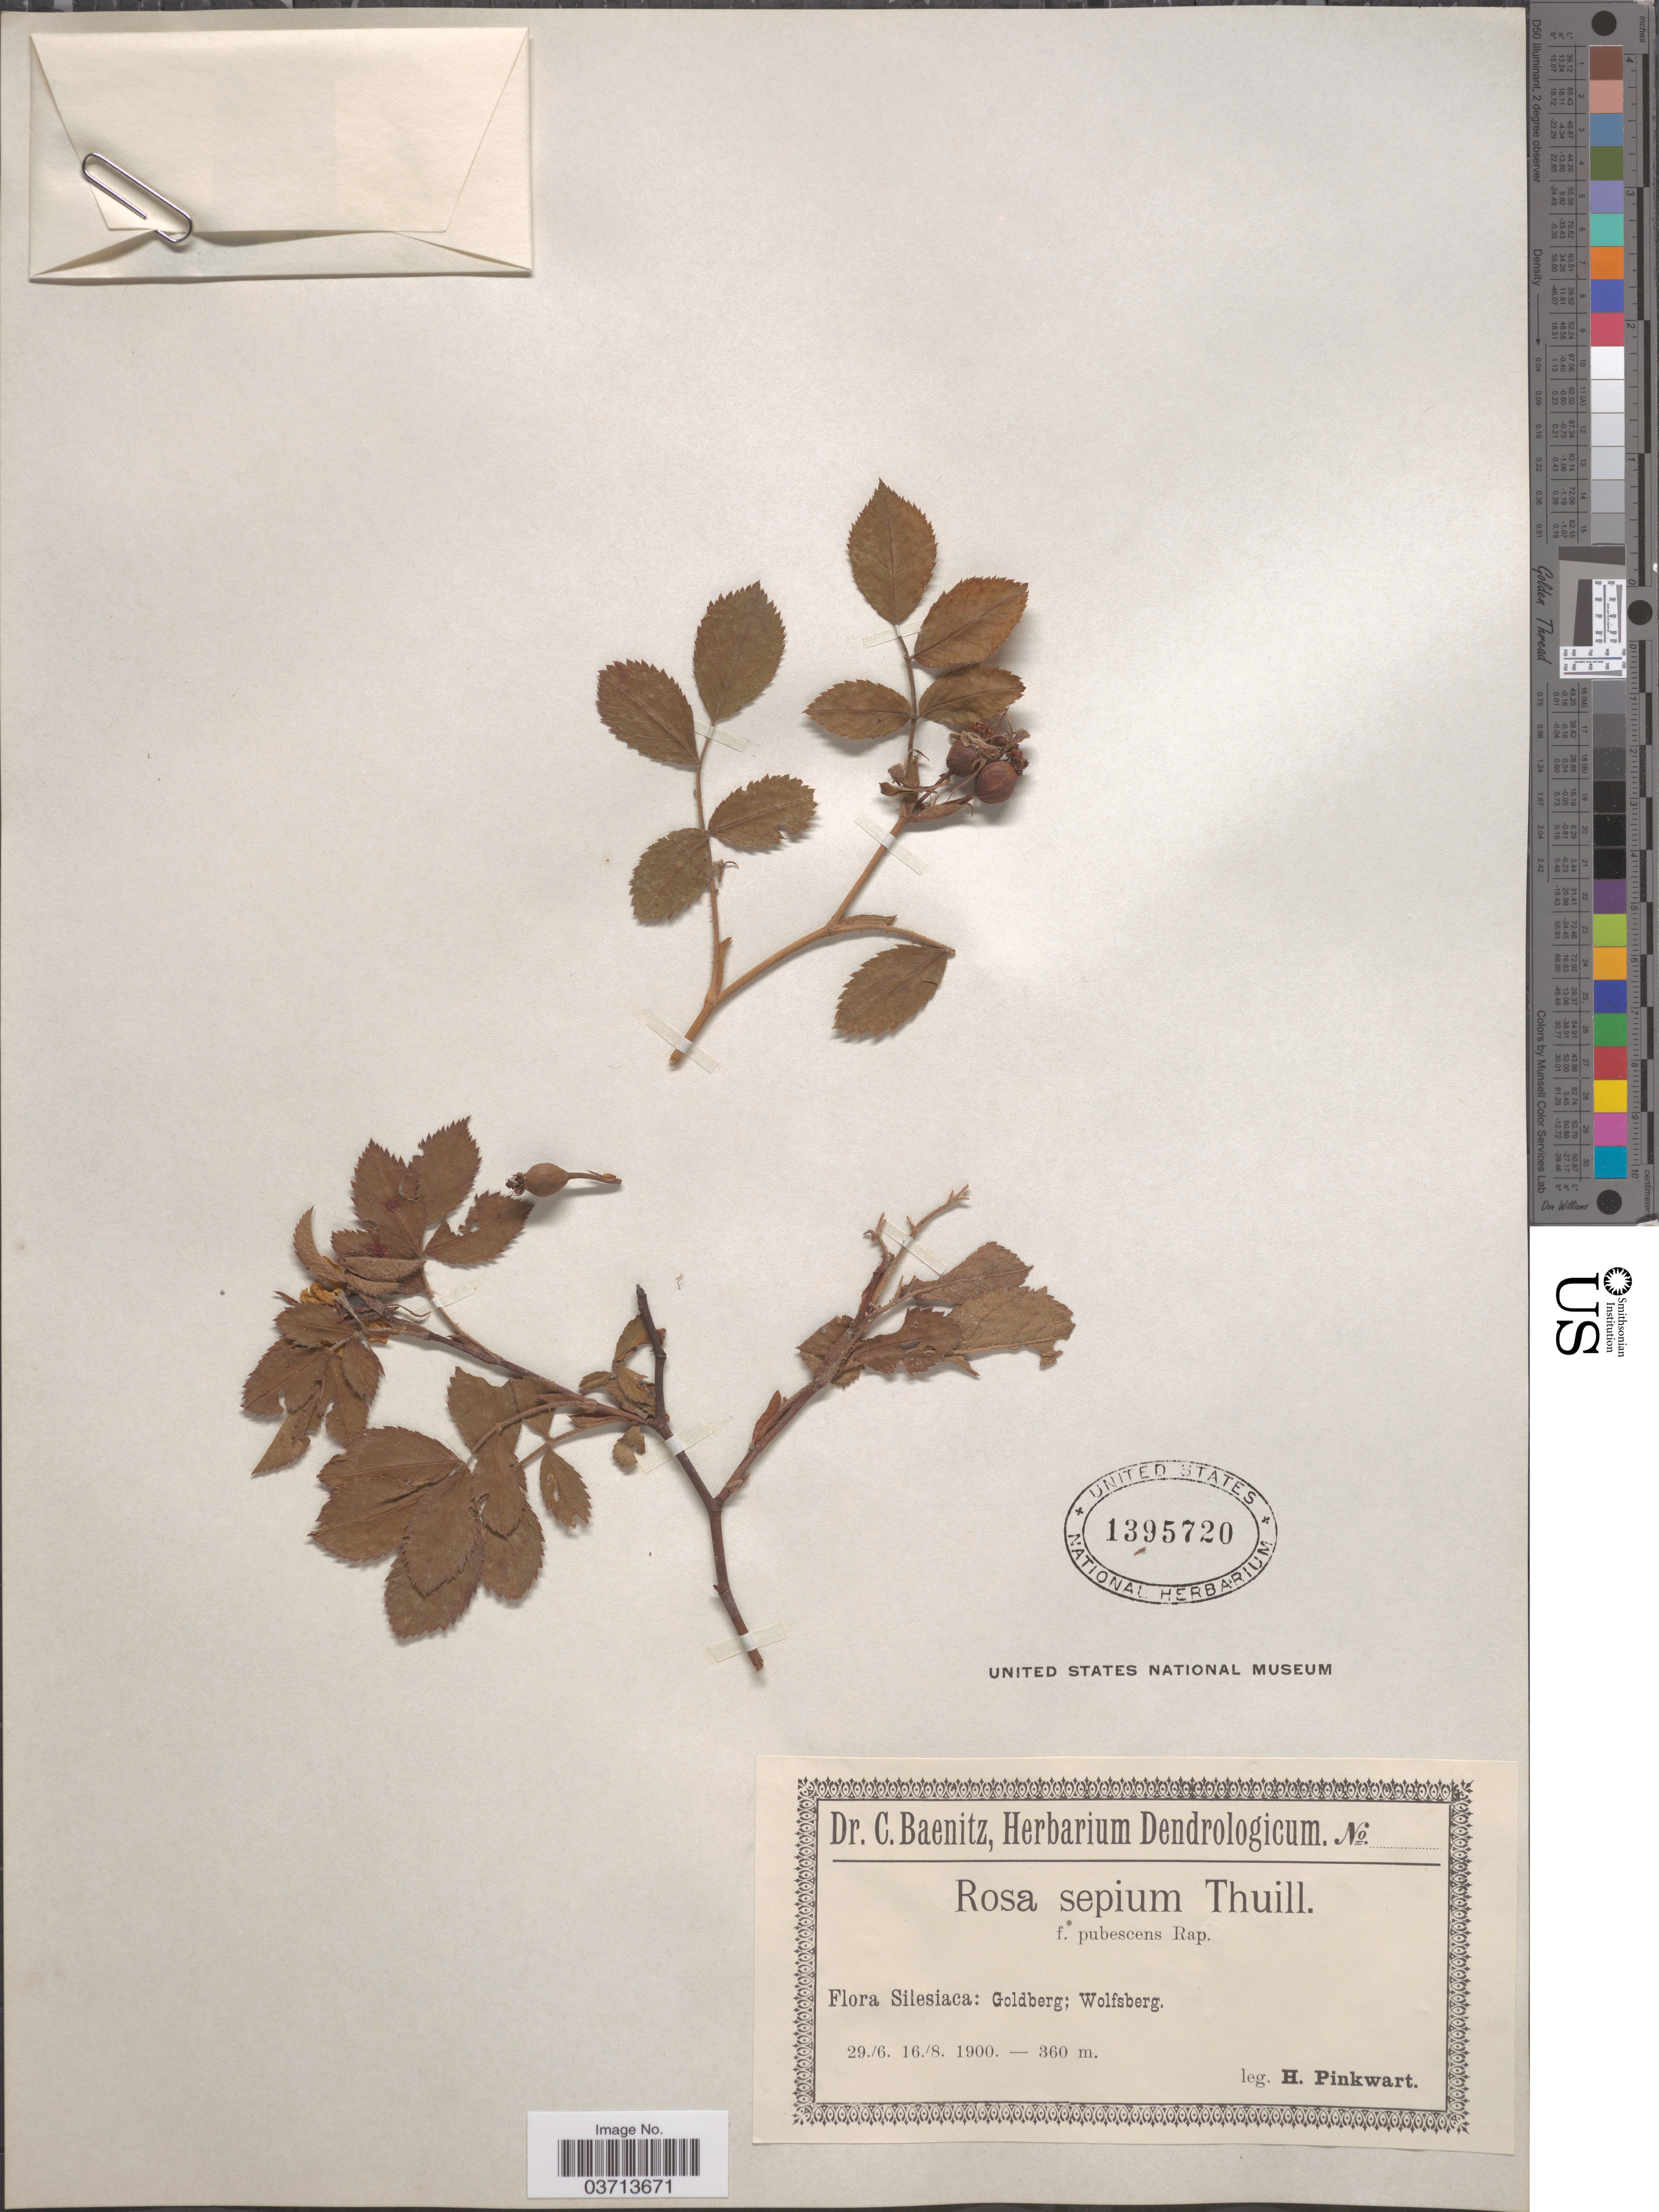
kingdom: Plantae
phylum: Tracheophyta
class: Magnoliopsida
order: Rosales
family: Rosaceae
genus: Rosa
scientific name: Rosa sepium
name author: Thuill.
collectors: H. Pinkwart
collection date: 1900-06-29/1900-08-16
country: Poland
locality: Silesiaca: Goldberg; Wolfsberg.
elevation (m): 360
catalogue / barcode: US 1395720